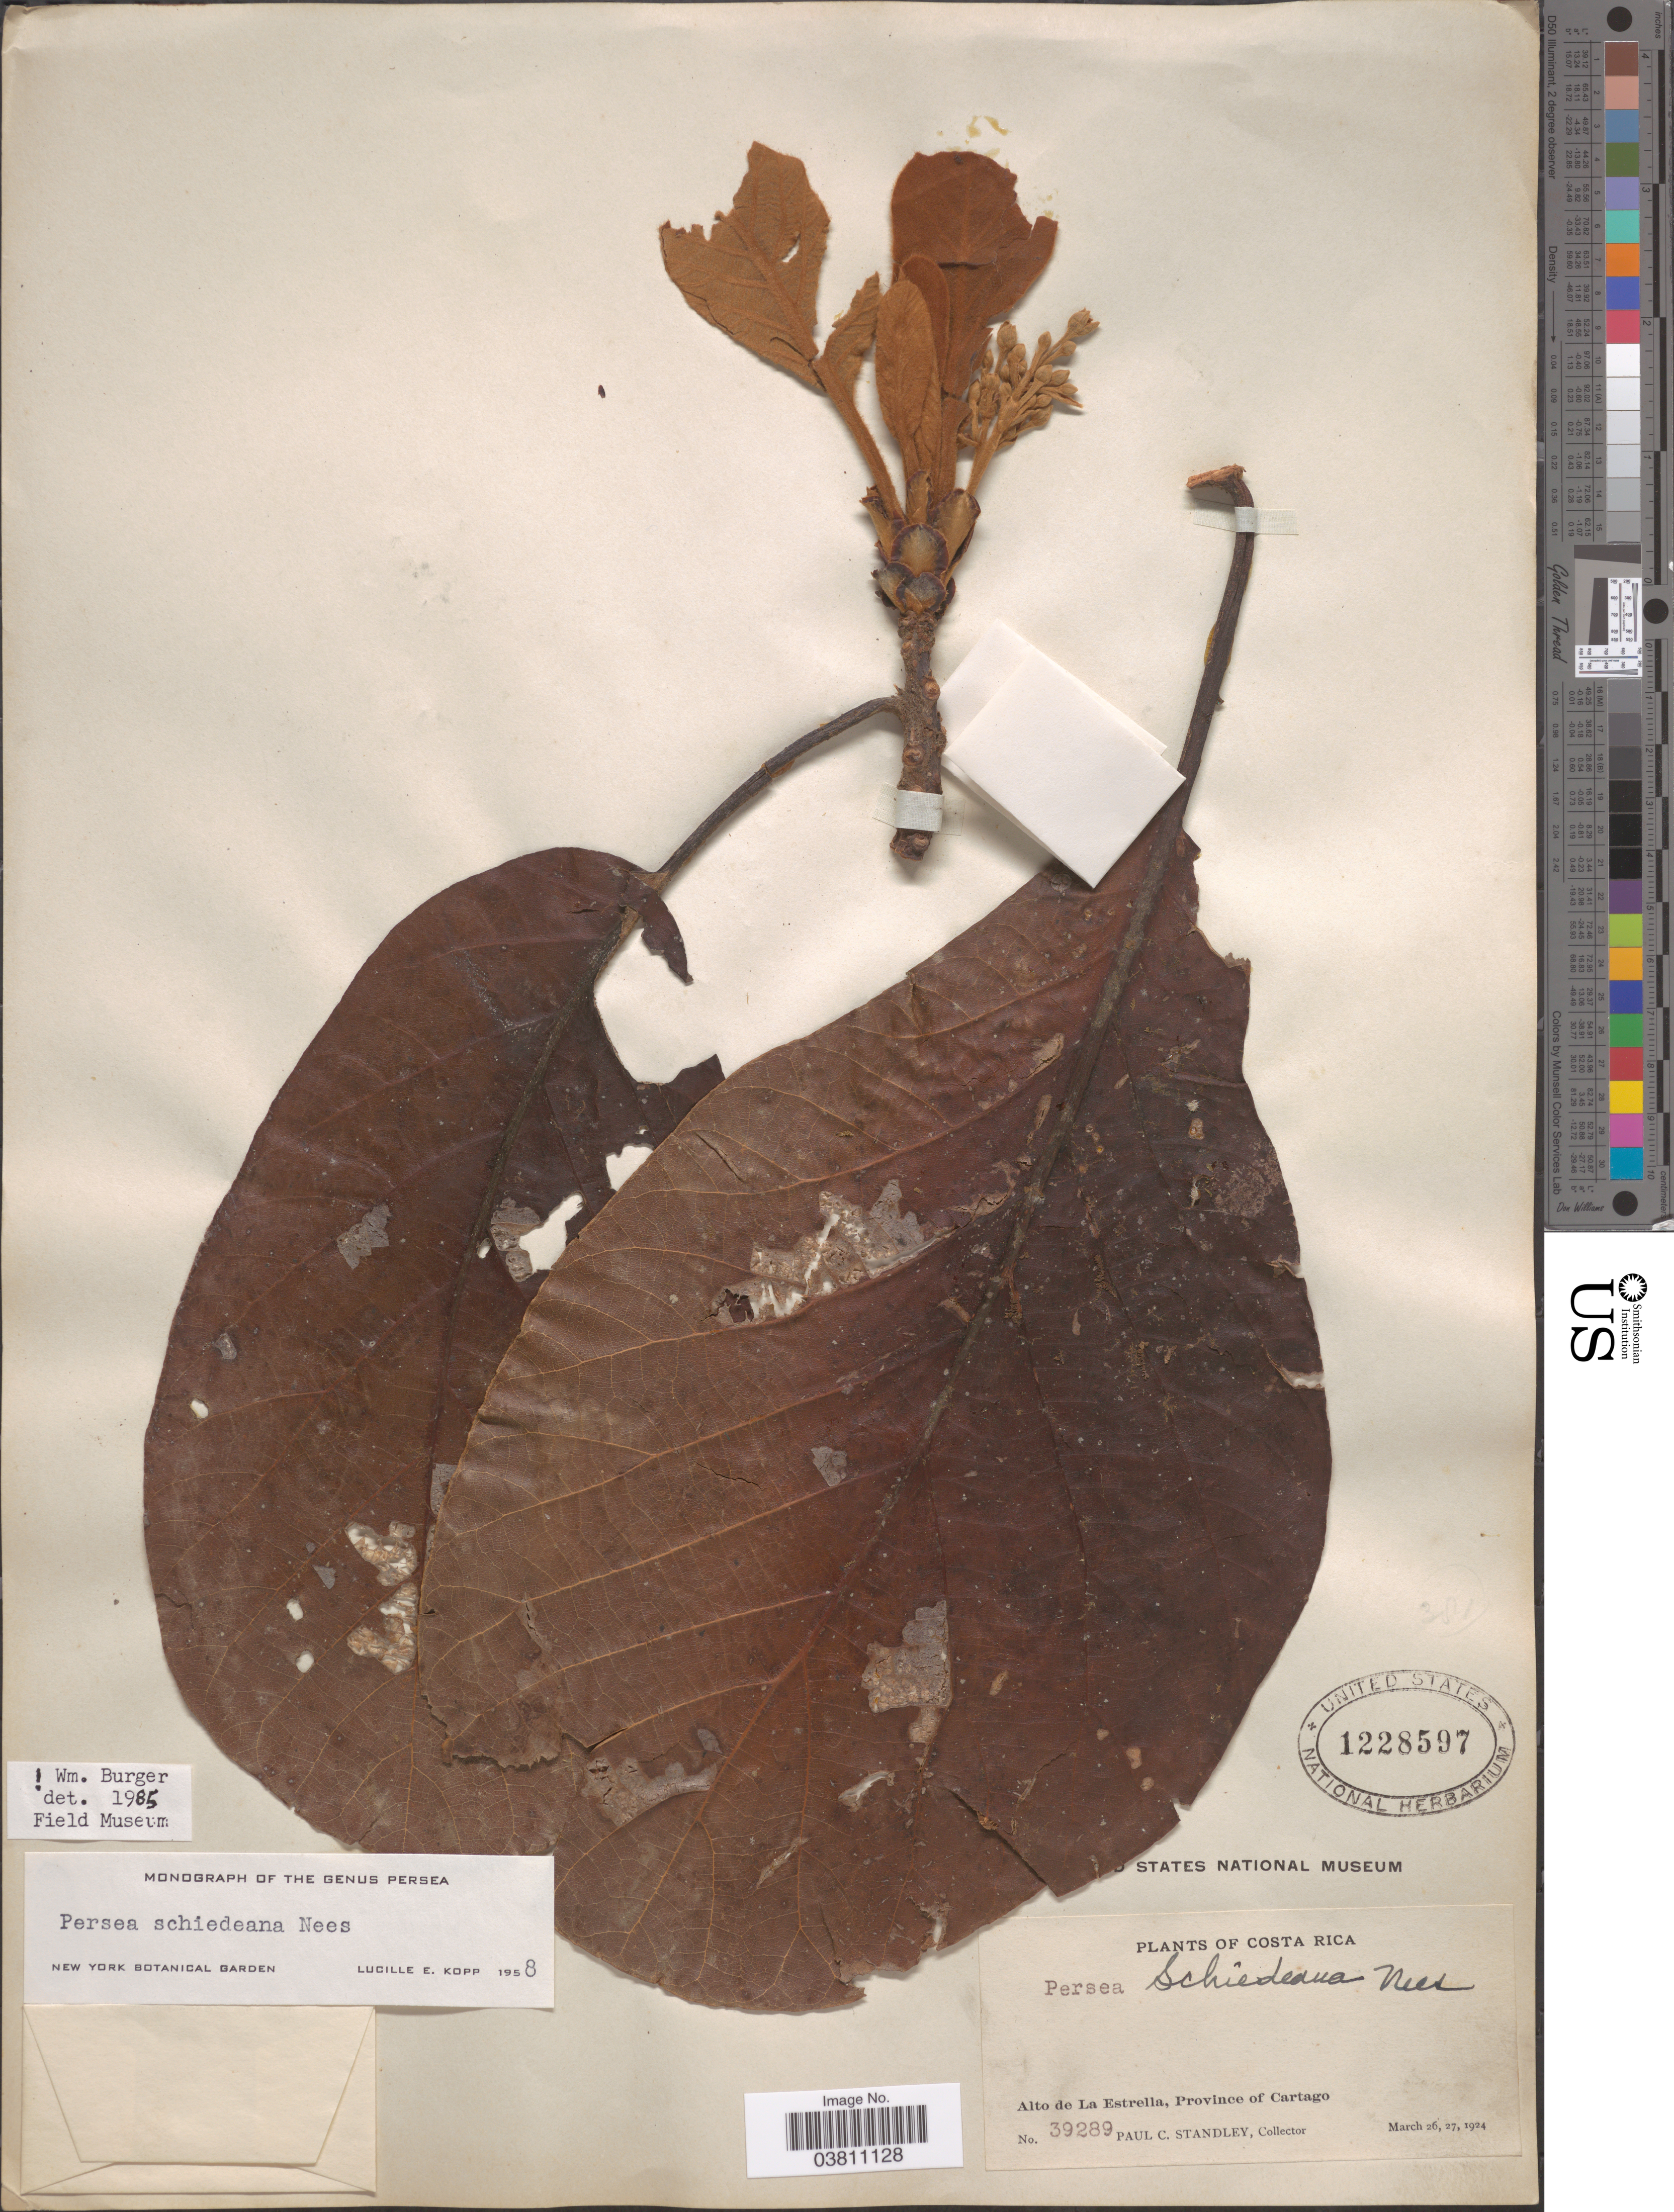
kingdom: Plantae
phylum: Tracheophyta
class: Magnoliopsida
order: Laurales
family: Lauraceae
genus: Persea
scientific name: Persea schiediana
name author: Nees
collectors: P. C. Standley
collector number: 39289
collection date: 1924-03-26/1924-03-27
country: Costa Rica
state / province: Cartago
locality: Alto de La Estrella.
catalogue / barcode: US 1228597